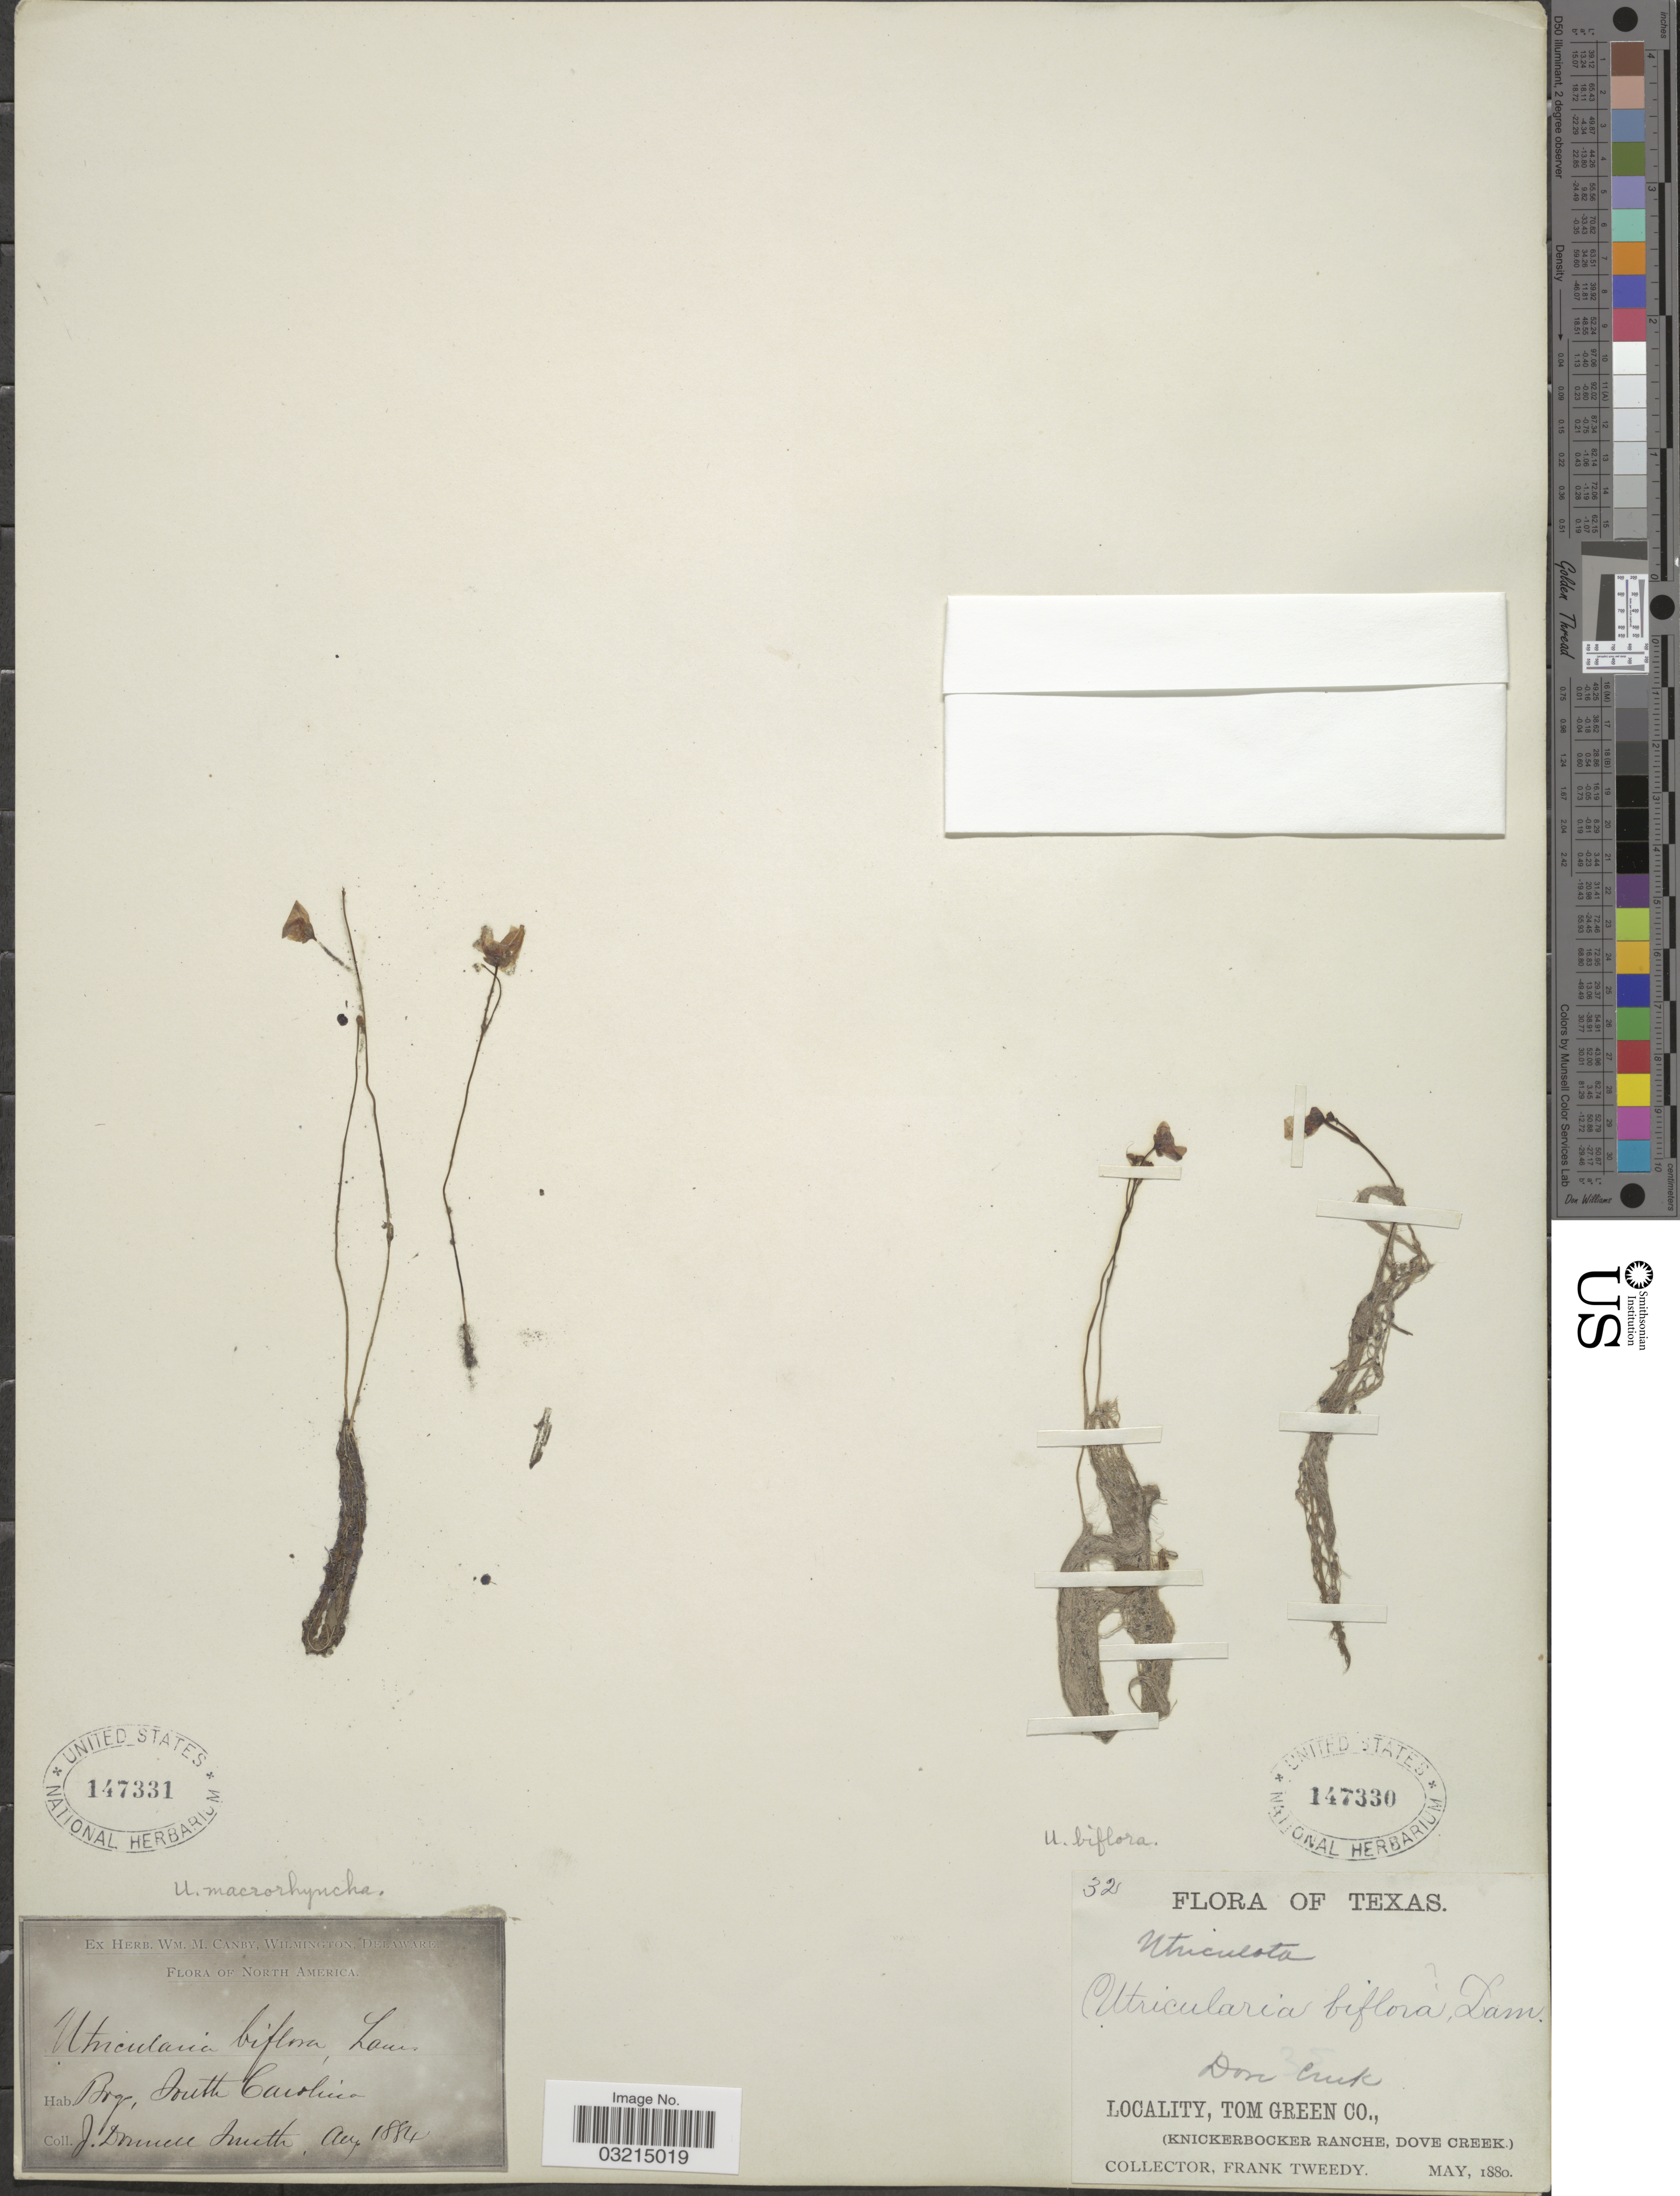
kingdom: Plantae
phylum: Tracheophyta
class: Magnoliopsida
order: Lamiales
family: Lentibulariaceae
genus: Utricularia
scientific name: Utricularia biflora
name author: Lam.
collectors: F. Tweedy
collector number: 32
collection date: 1880-05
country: United States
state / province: Texas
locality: Dove Creek. Tom Green Co. (Knickerbocker Ranche).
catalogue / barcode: US 147330-2